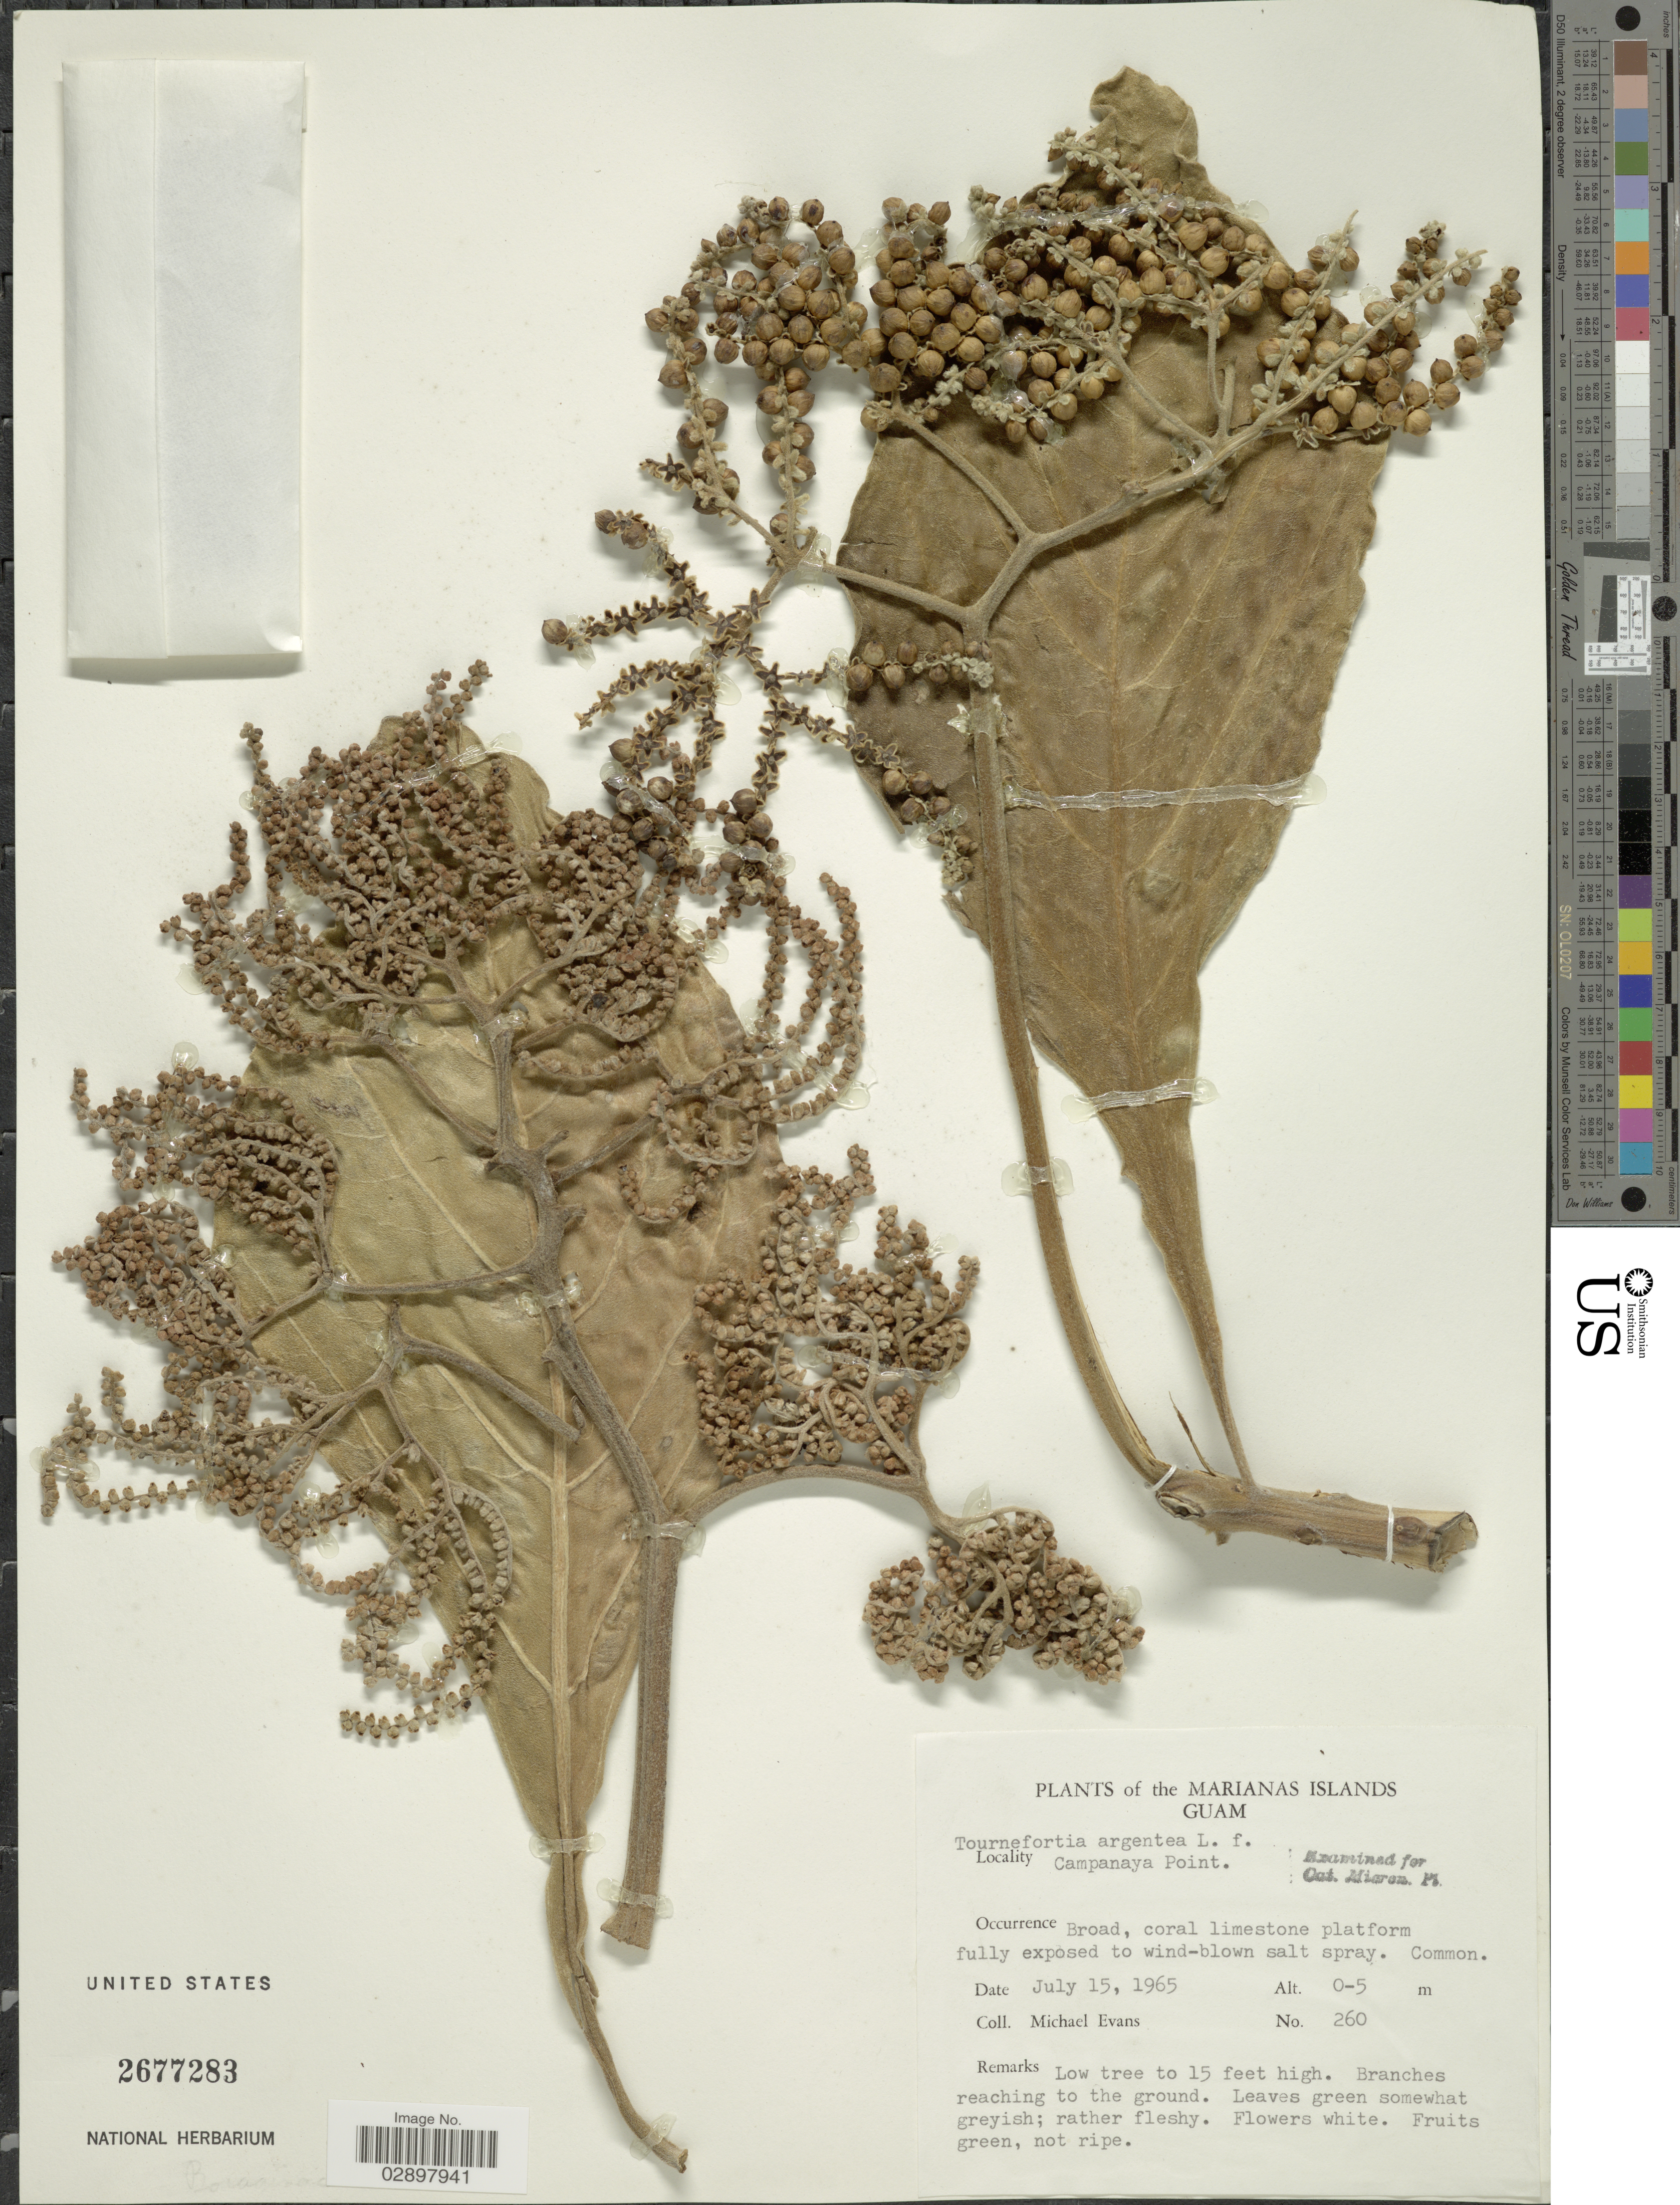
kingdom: Plantae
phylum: Tracheophyta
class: Magnoliopsida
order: Boraginales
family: Heliotropiaceae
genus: Heliotropium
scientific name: Heliotropium arboreum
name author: (Blanco) Mabberley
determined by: Wagner, W. L., (BOT), Smithsonian Institution - National Museum of Natural History (UNITED STATES)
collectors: M. Evans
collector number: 260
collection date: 1965-07-15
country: Guam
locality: Marianas Islands. Campanaya Point.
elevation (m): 0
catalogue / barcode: US 2677283